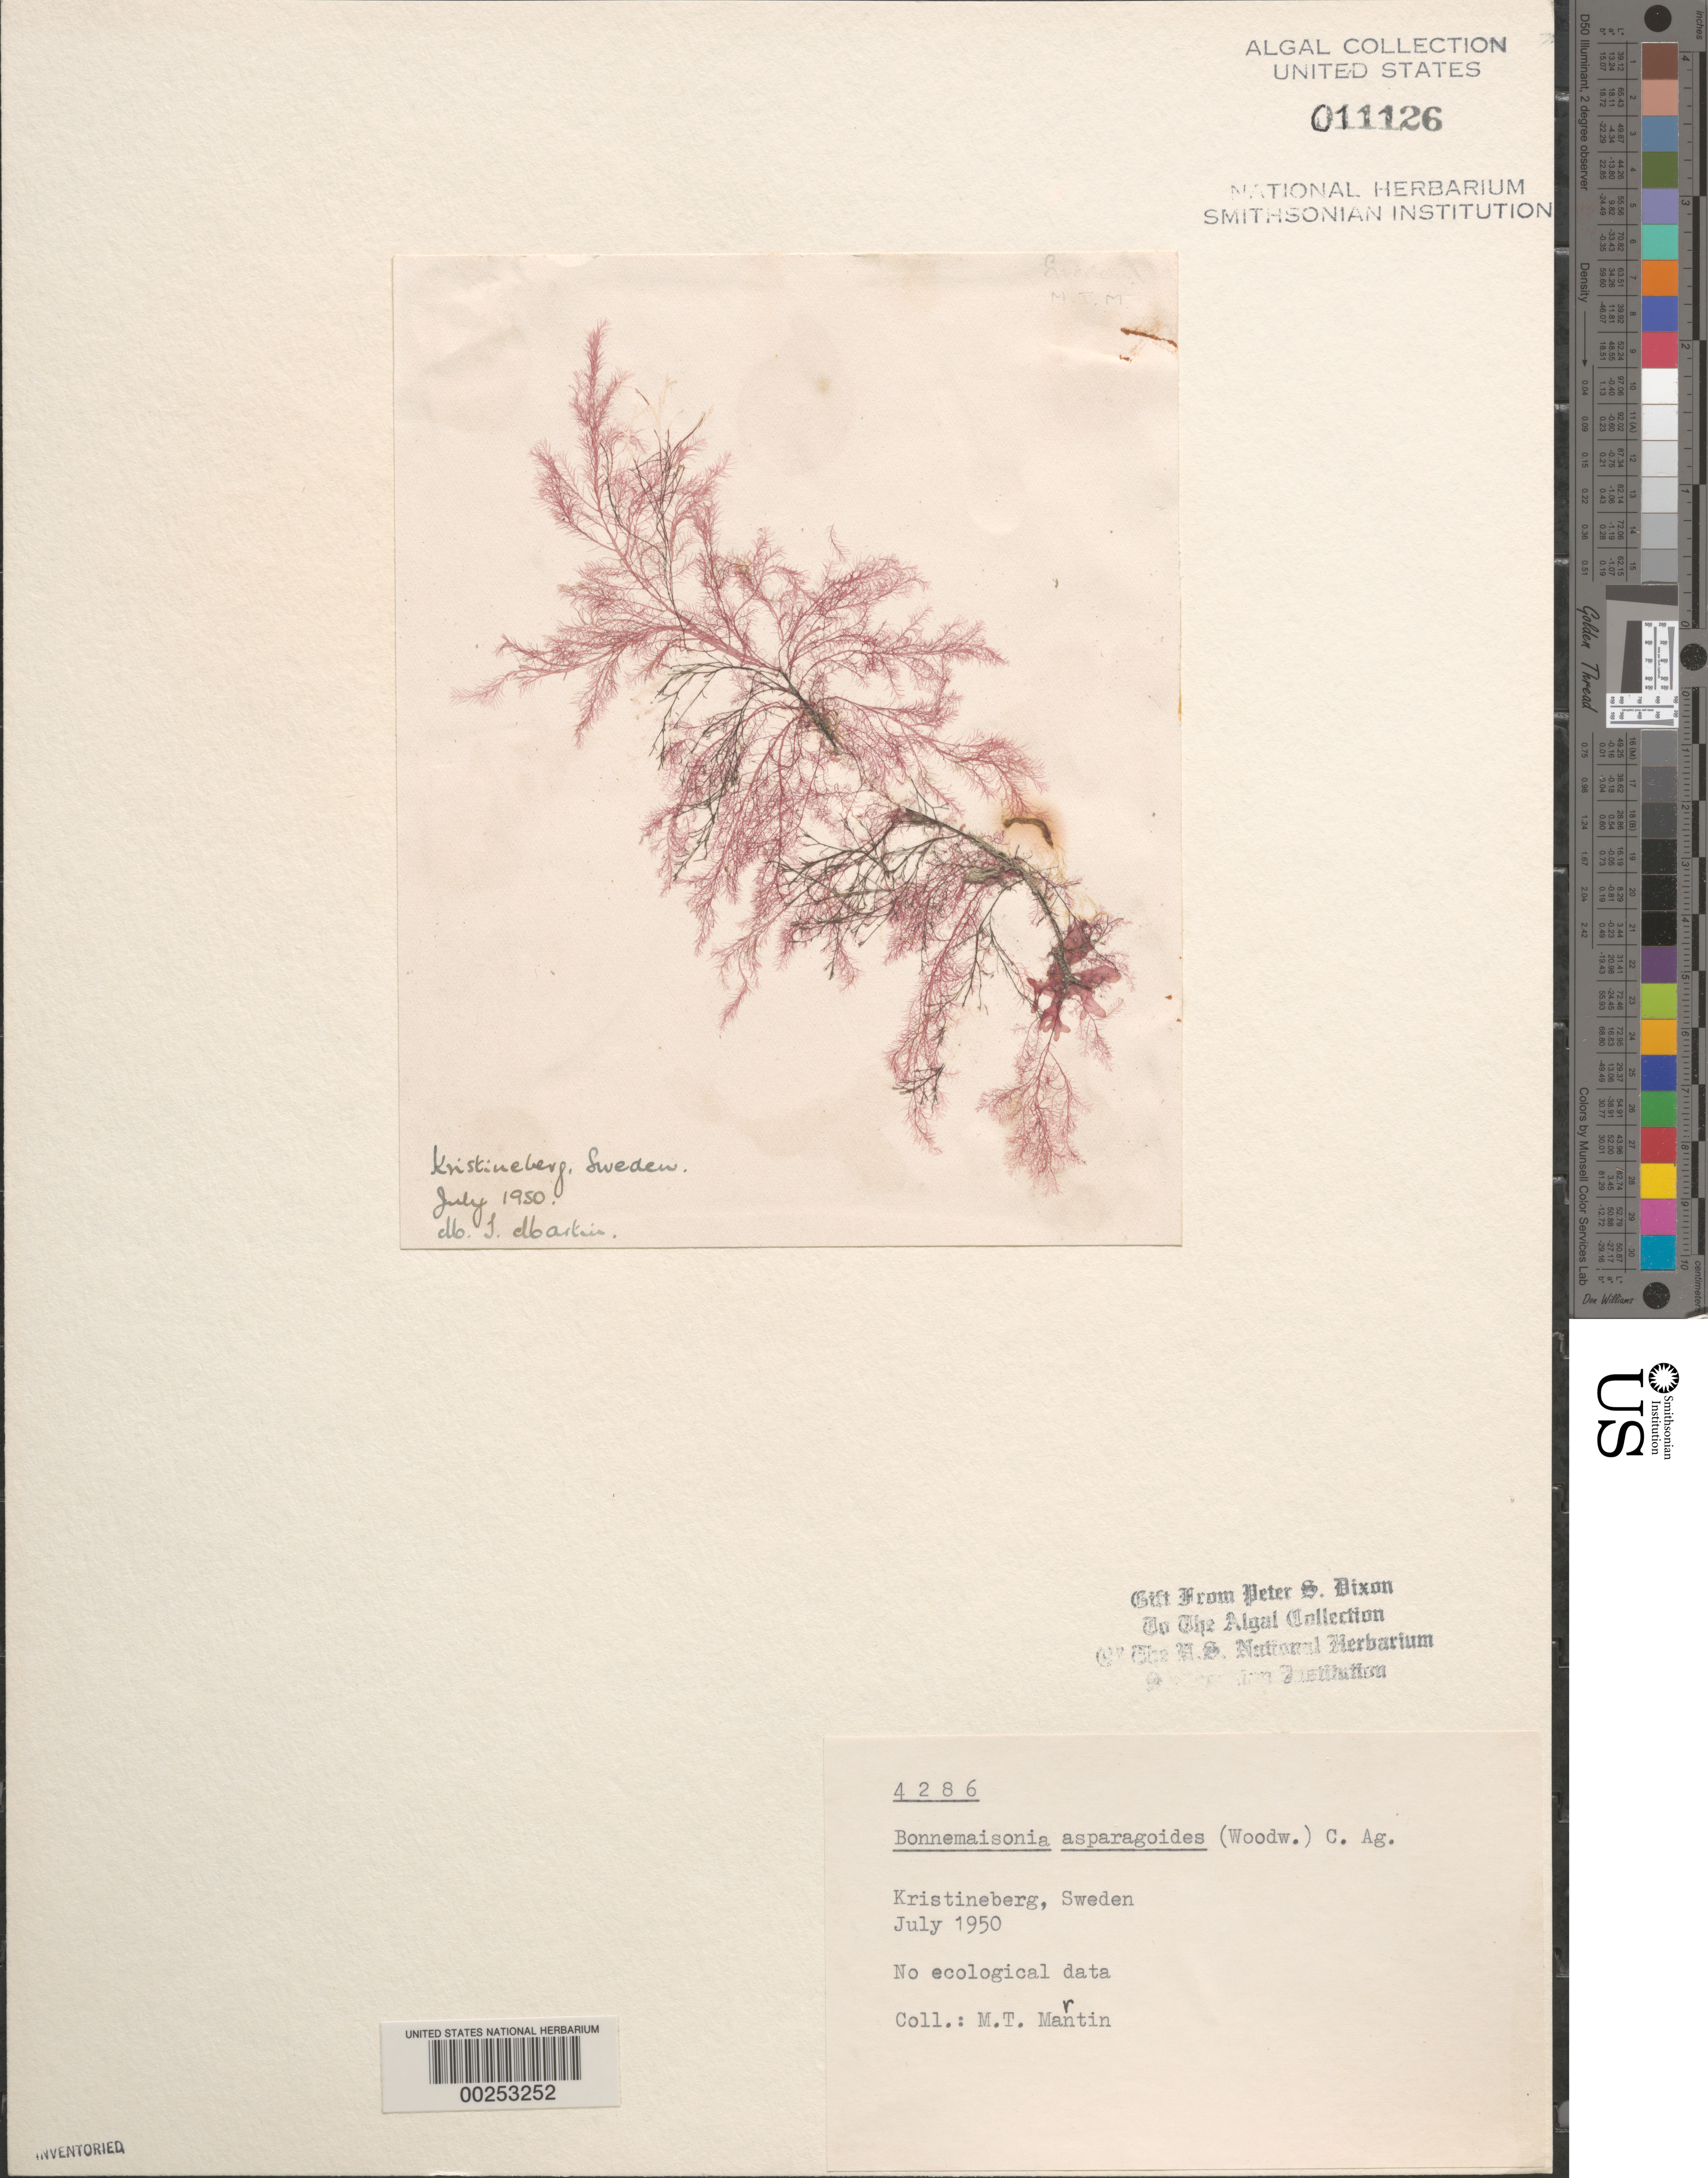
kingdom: Plantae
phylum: Rhodophyta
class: Florideophyceae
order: Bonnemaisoniales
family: Bonnemaisoniaceae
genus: Bonnemaisonia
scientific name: Bonnemaisonia asparagoides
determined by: Dixon, P. S.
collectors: M. T. Martin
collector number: PSD 4286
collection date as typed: Jul 1950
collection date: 1950-07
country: Sweden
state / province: Västra Götaland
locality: Kristineberg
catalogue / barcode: US 11126